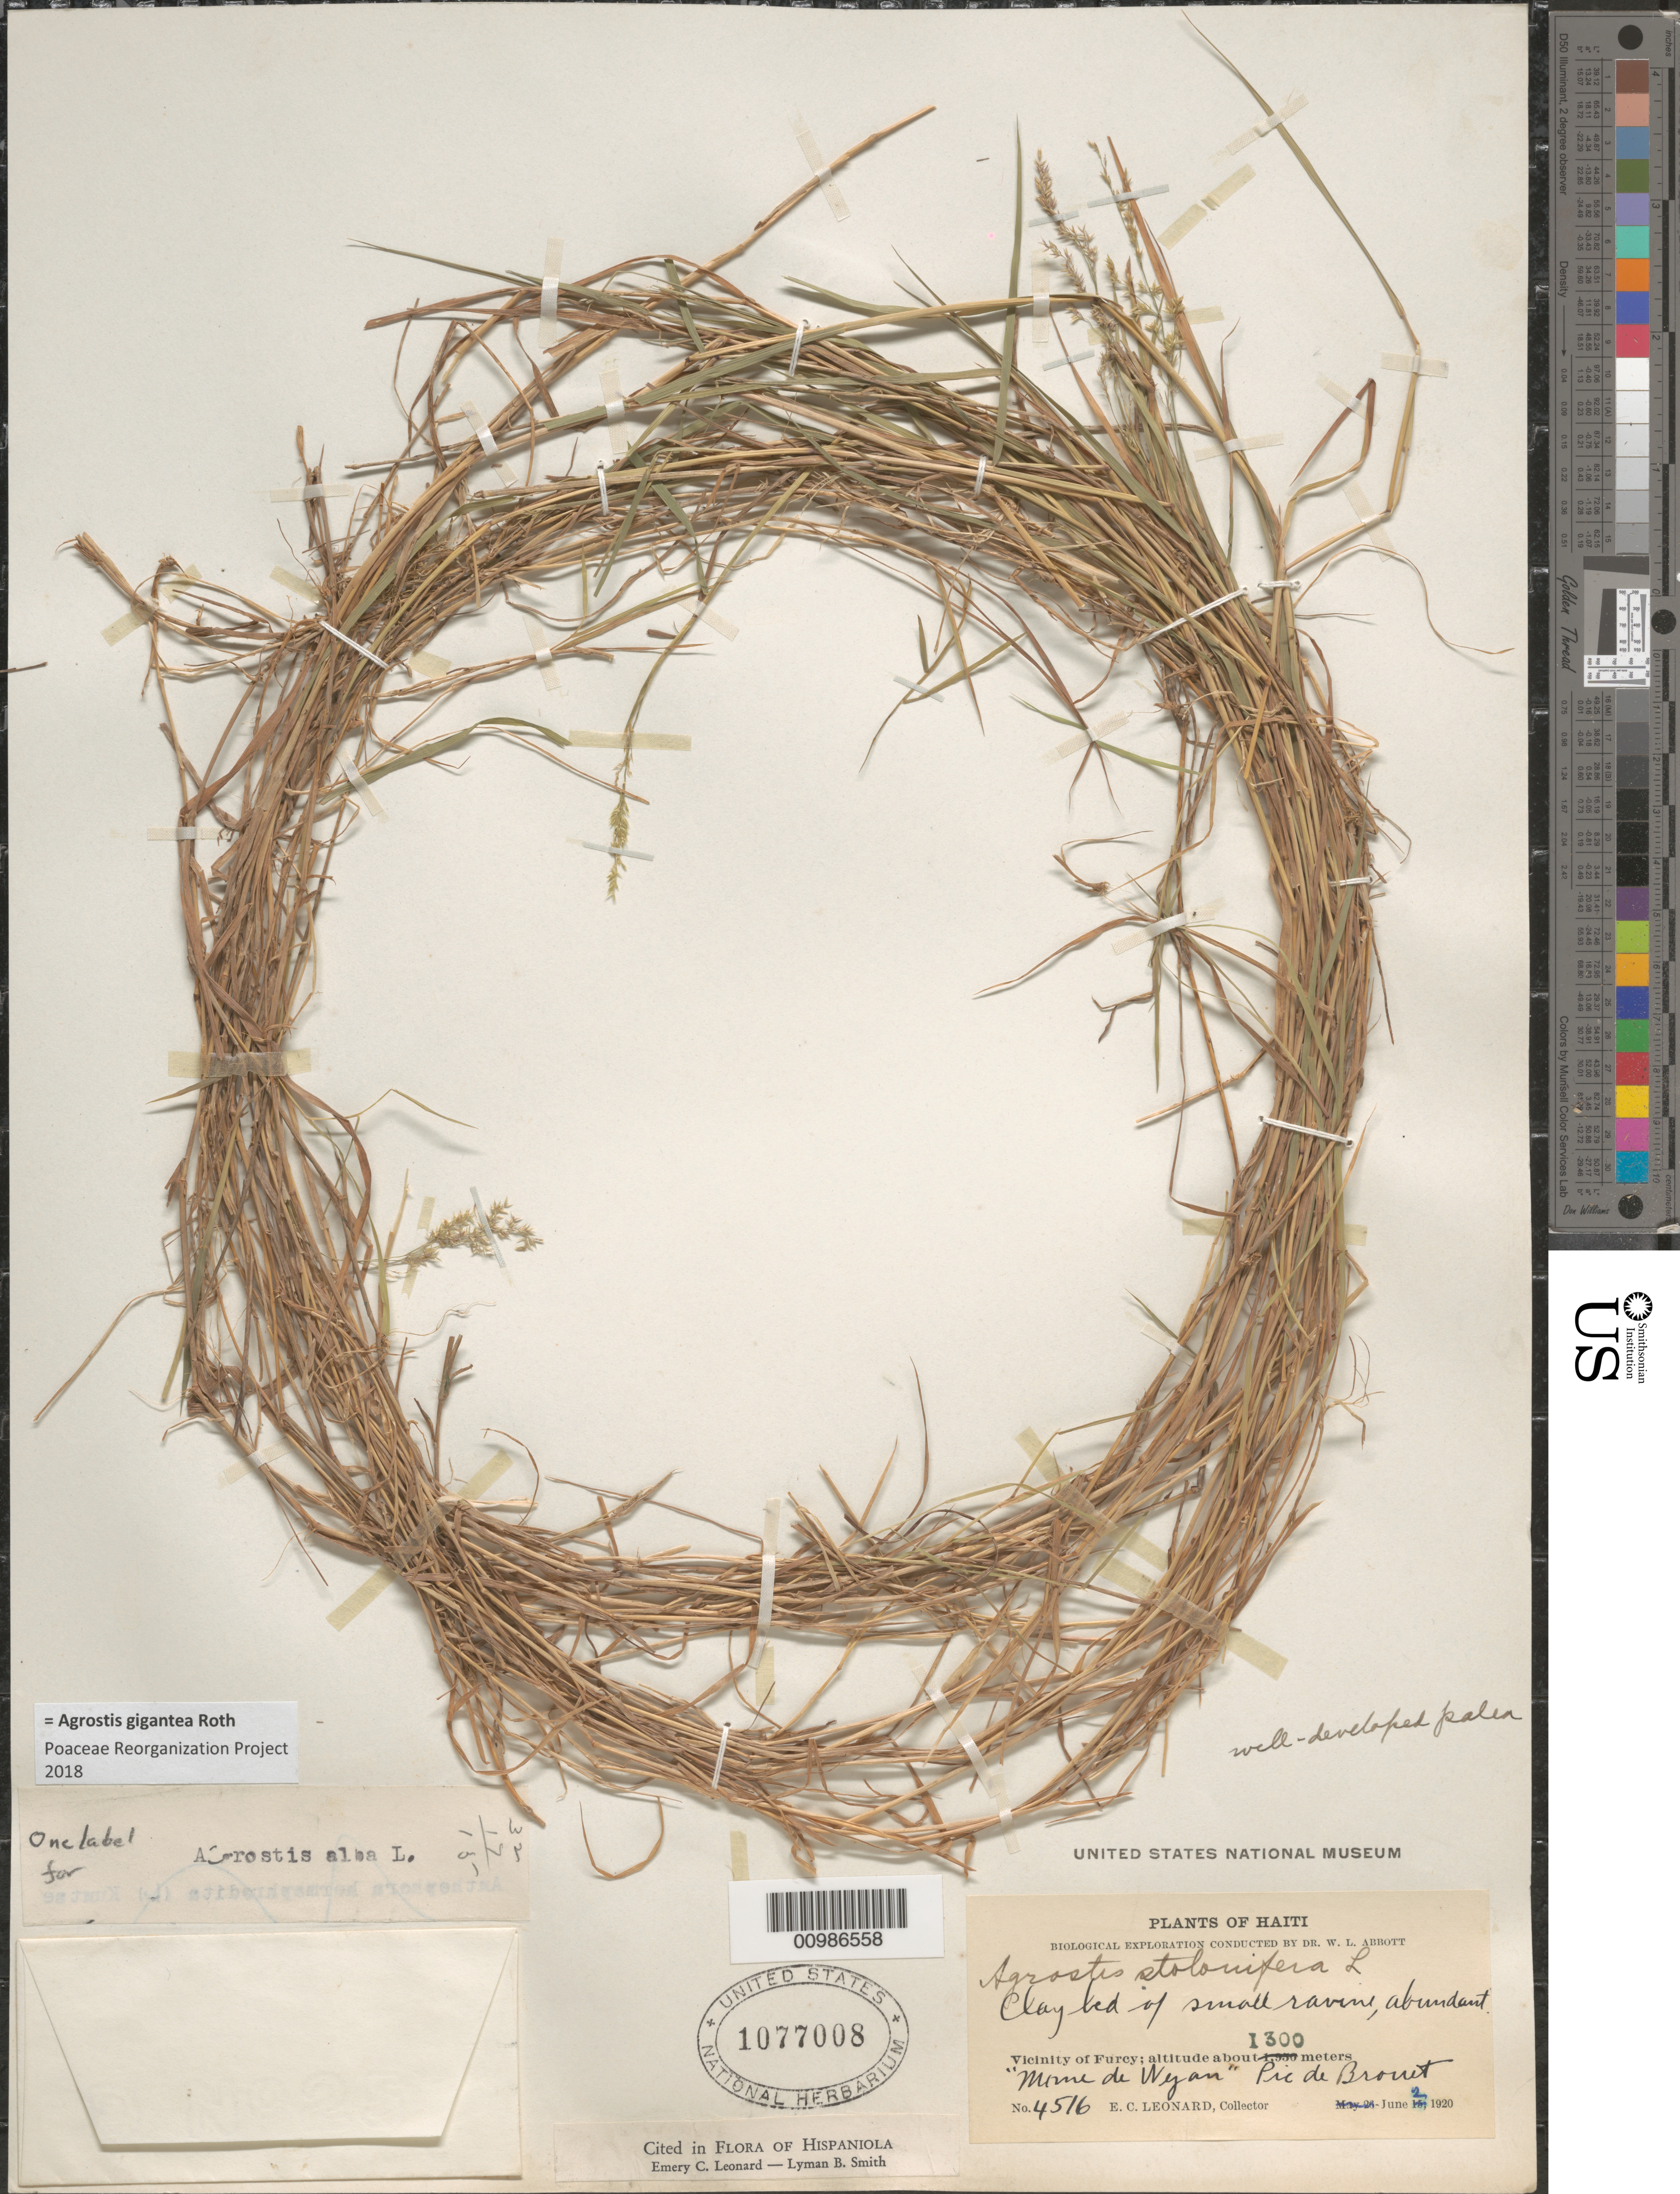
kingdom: Plantae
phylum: Tracheophyta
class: Liliopsida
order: Poales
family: Poaceae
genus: Agrostis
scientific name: Agrostis gigantea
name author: Roth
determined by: Poaceae Reorganization Project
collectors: E. C. Leonard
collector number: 4516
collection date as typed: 02 Jun 1920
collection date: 1920-06-02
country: Haiti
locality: Vicinity of Furcy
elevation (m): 1300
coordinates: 0 N, 0 E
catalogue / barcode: US 1077008